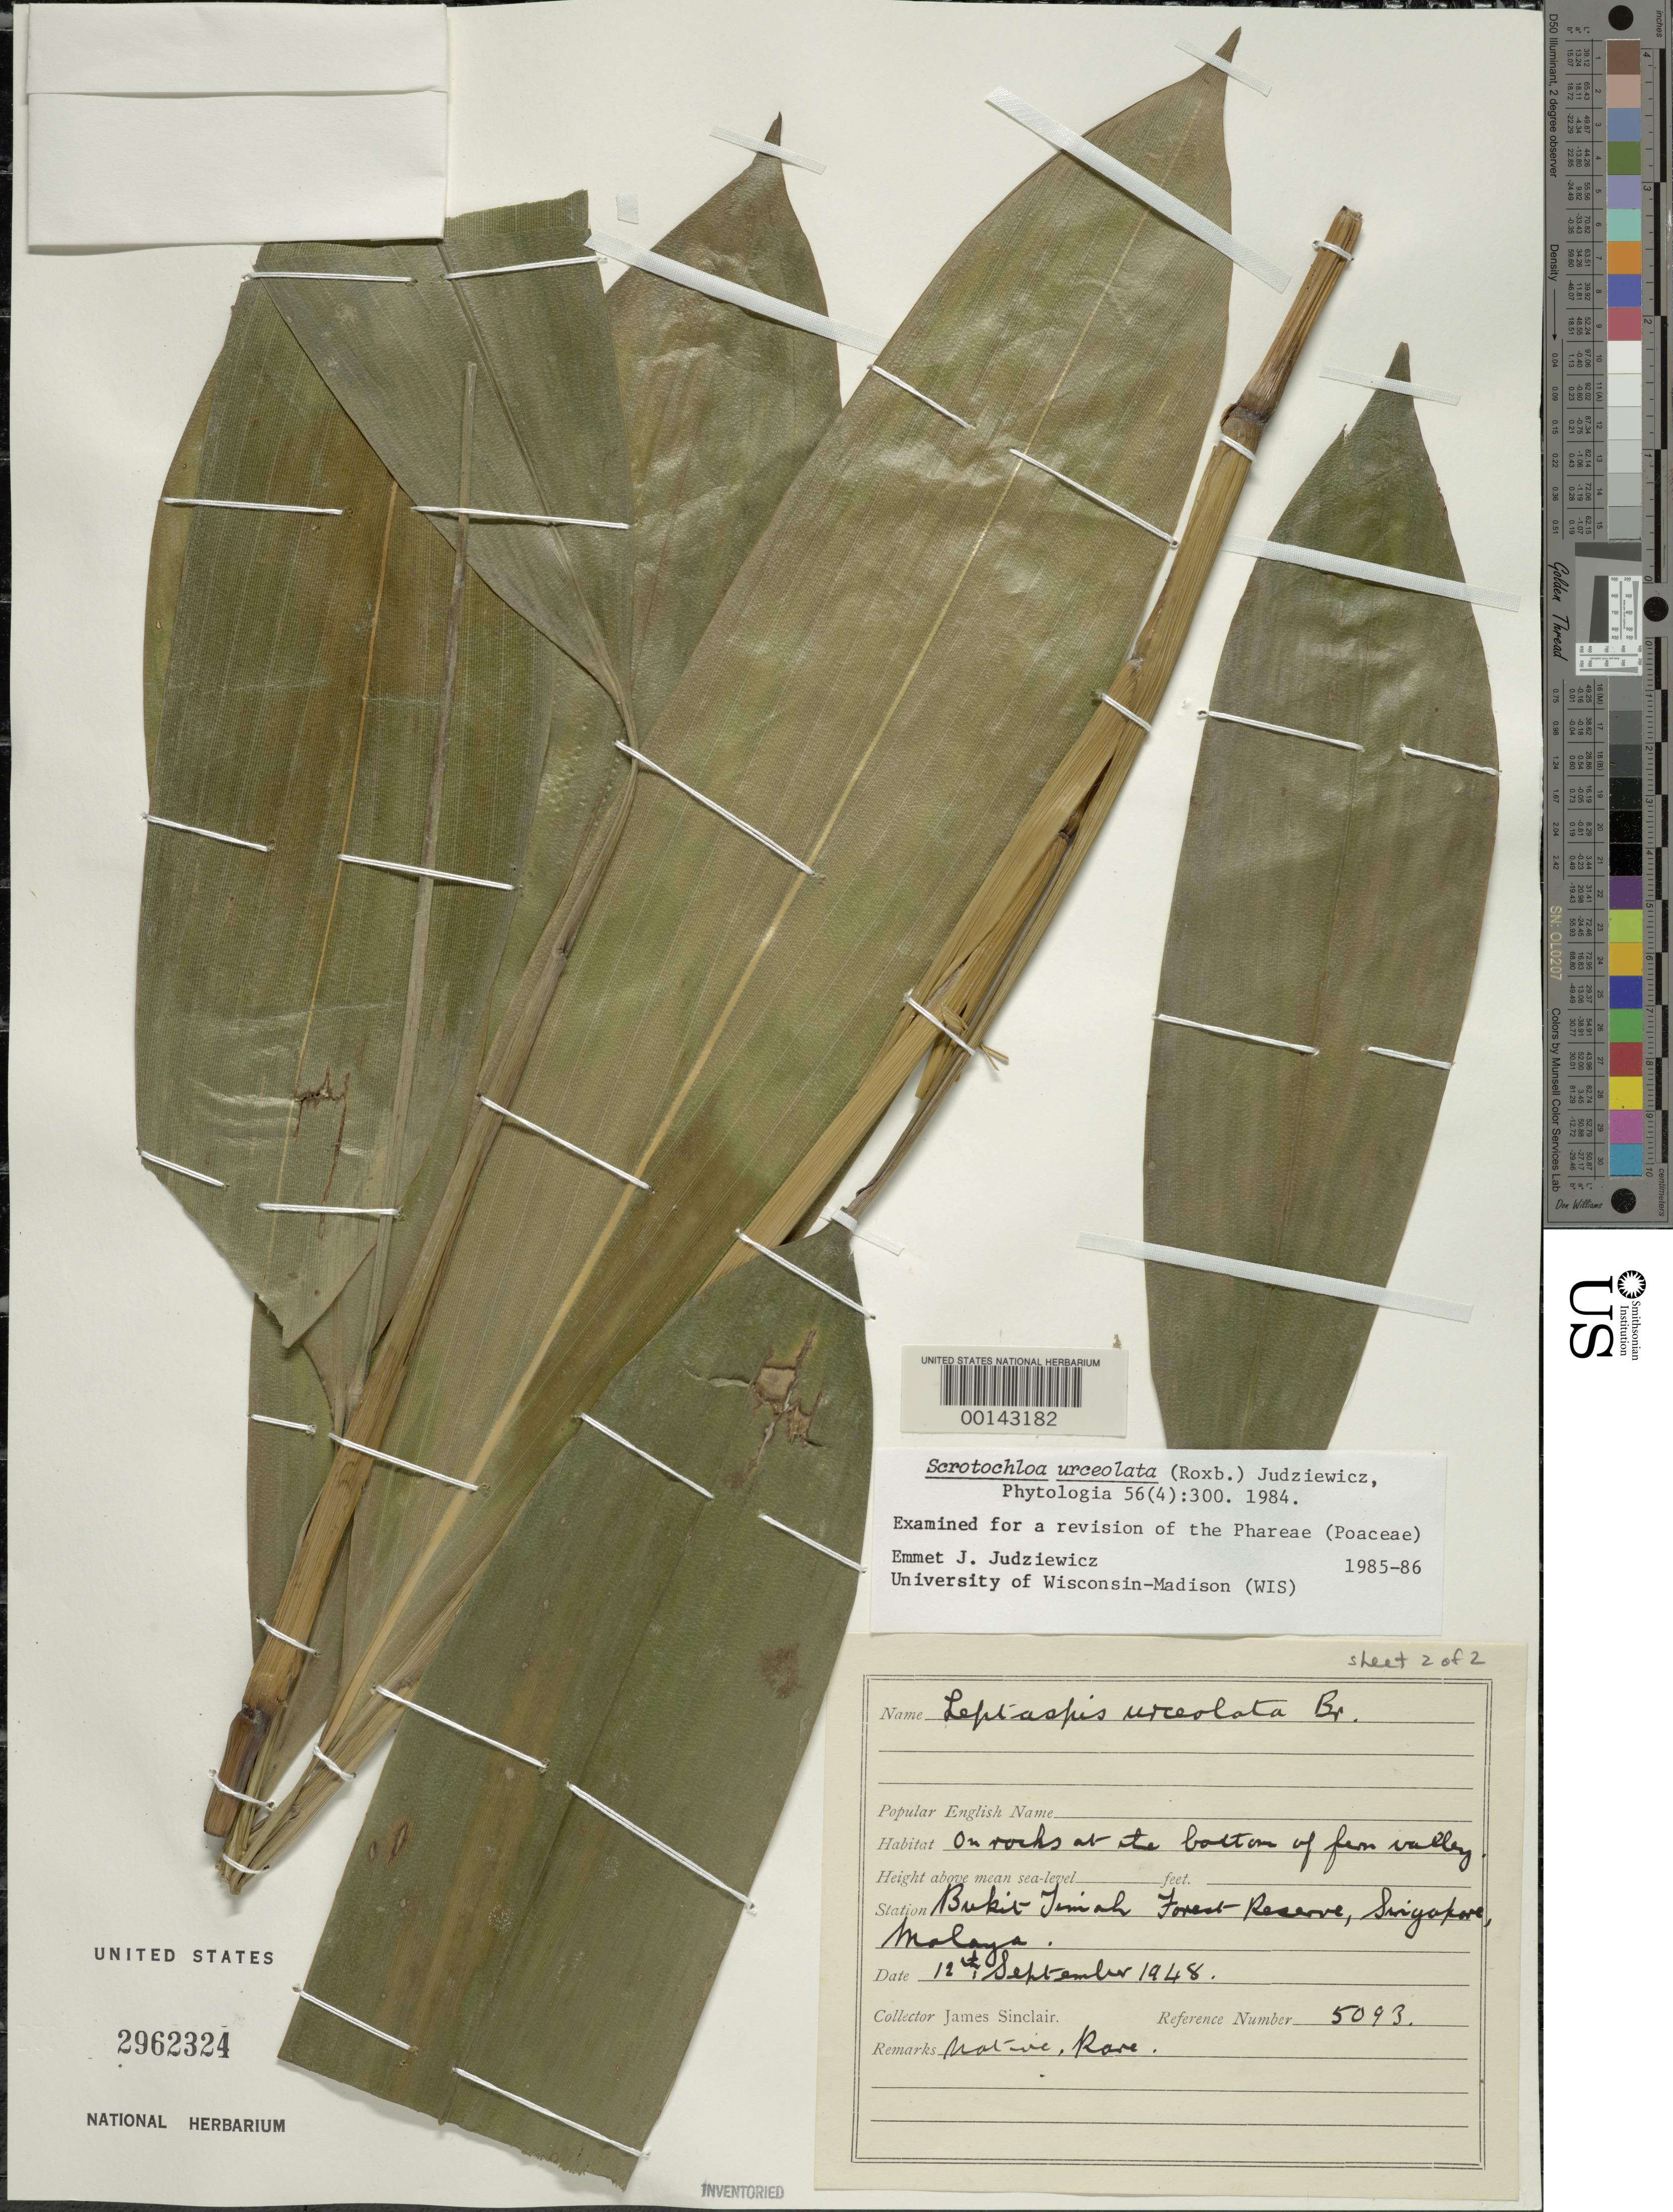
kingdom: Plantae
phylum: Tracheophyta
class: Liliopsida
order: Poales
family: Poaceae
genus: Scrotochloa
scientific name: Scrotochloa urceolata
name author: (Roxb.) Judz.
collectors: J. Sinclair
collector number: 5093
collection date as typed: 12 Sep 1948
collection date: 1948-09-12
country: Singapore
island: Singapore Island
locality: Bukit timah forest reserve [Malay Peninsula]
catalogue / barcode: US 2962324